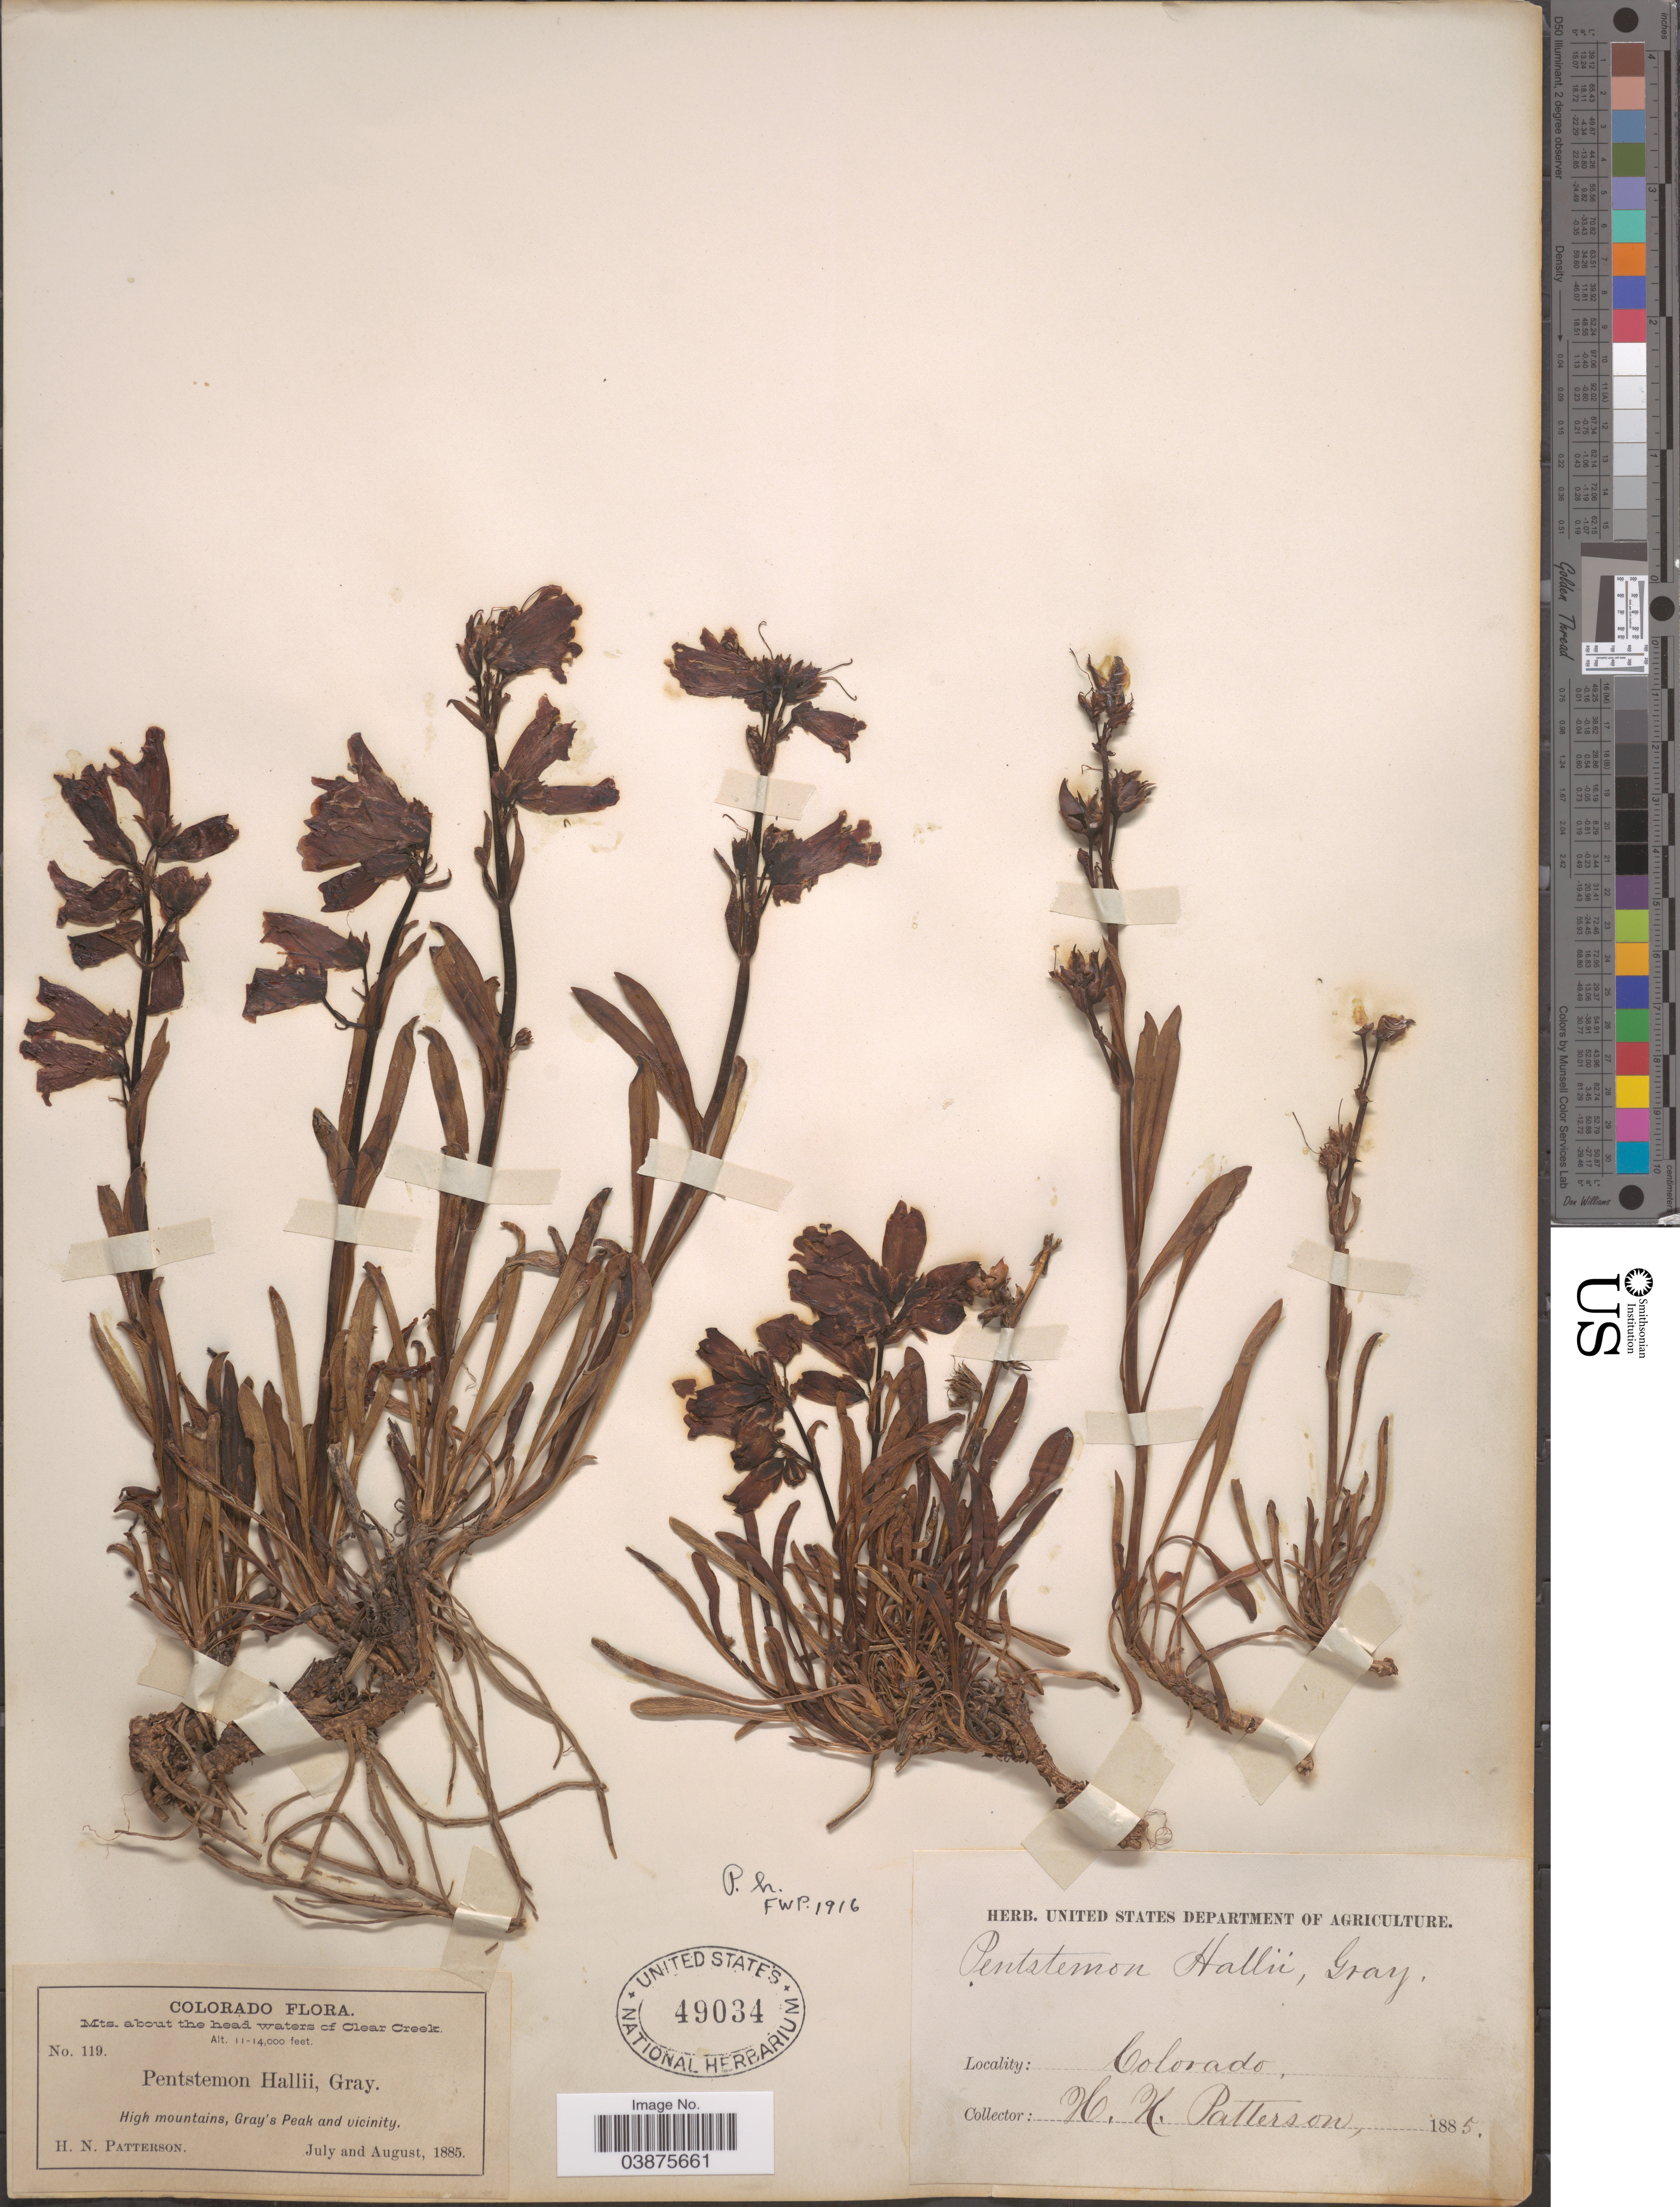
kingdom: Plantae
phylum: Tracheophyta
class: Magnoliopsida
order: Lamiales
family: Plantaginaceae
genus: Penstemon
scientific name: Penstemon hallii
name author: A. Gray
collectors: H. N. Patterson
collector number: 119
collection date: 1885-07/1885-08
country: United States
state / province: Colorado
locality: Mts. about the head waters of Clear Creek. HIgh mountains, Gray's Peak and vicinity.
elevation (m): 3353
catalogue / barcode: US 49034